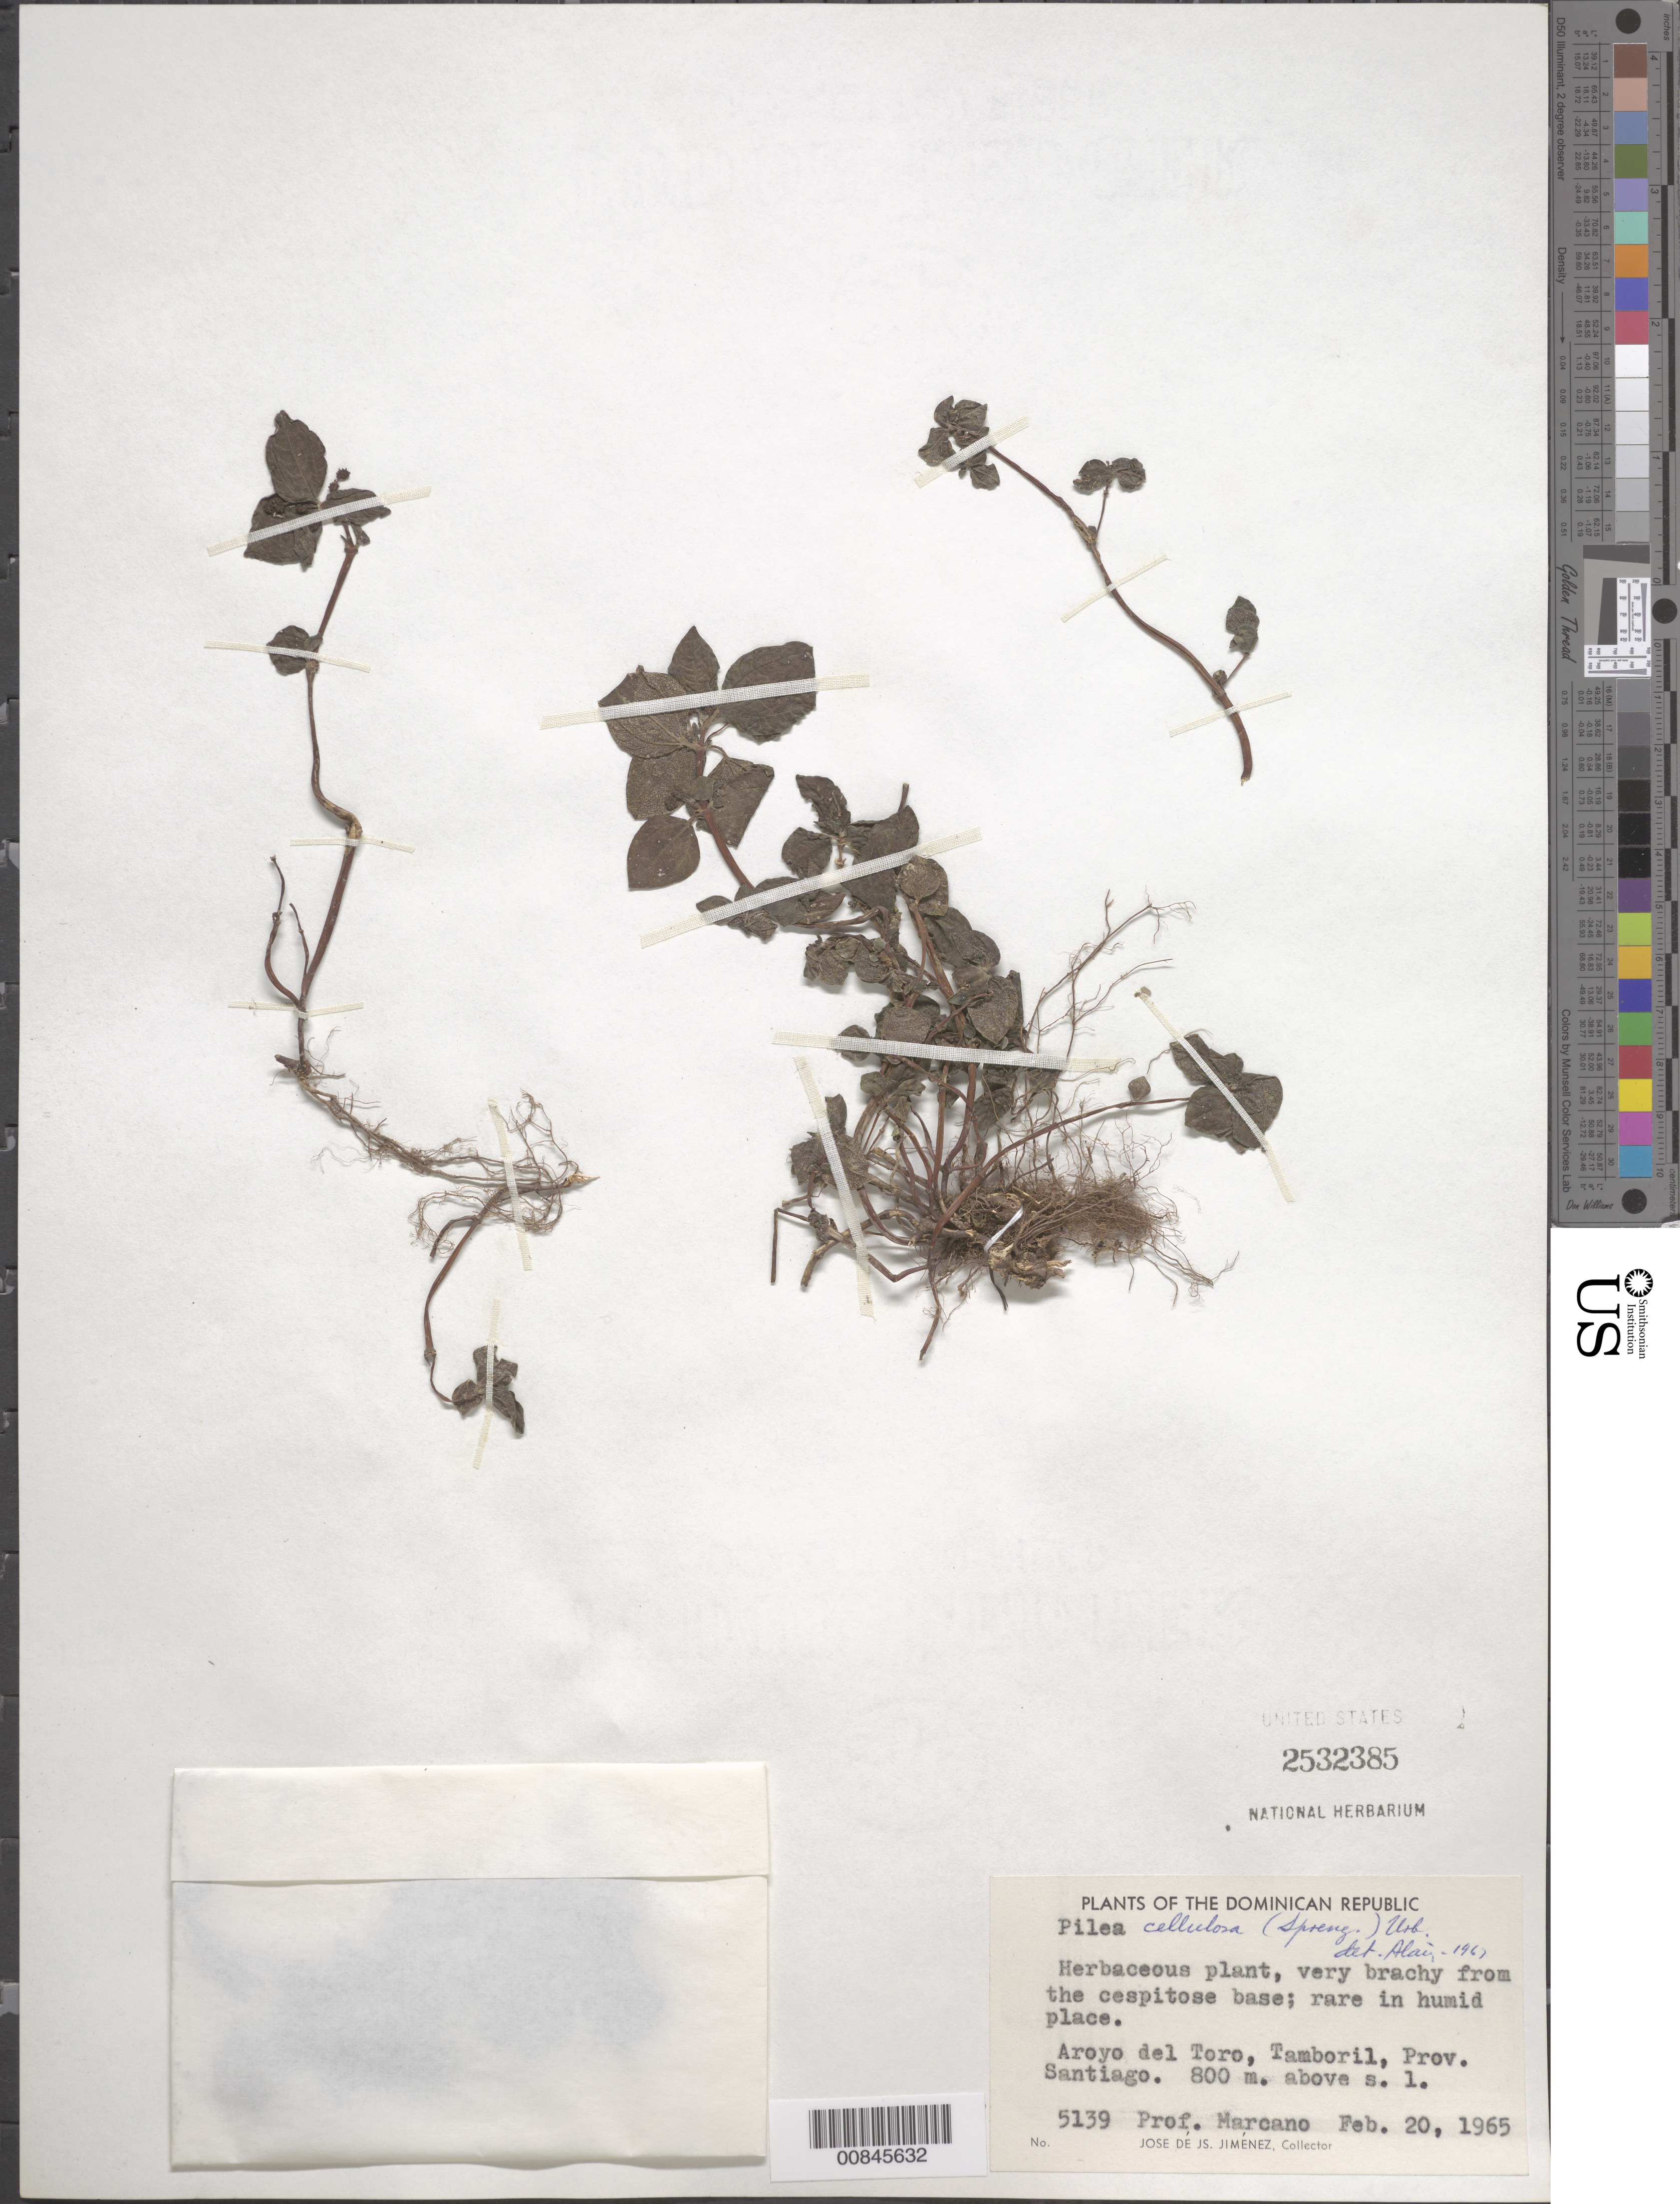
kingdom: Plantae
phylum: Tracheophyta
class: Magnoliopsida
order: Rosales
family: Urticaceae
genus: Pilea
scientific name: Pilea cellulosa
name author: Urb.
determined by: Liogier, Alain H.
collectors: J. J. Jiménez & E. J. Marcano F.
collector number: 5139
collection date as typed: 20 Feb 1965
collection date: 1965-02-20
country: Dominican Republic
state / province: Santiago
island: Hispaniola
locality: Arroyo del Toro, Tamboril.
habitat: Humid place.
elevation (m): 800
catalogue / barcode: US 2532385